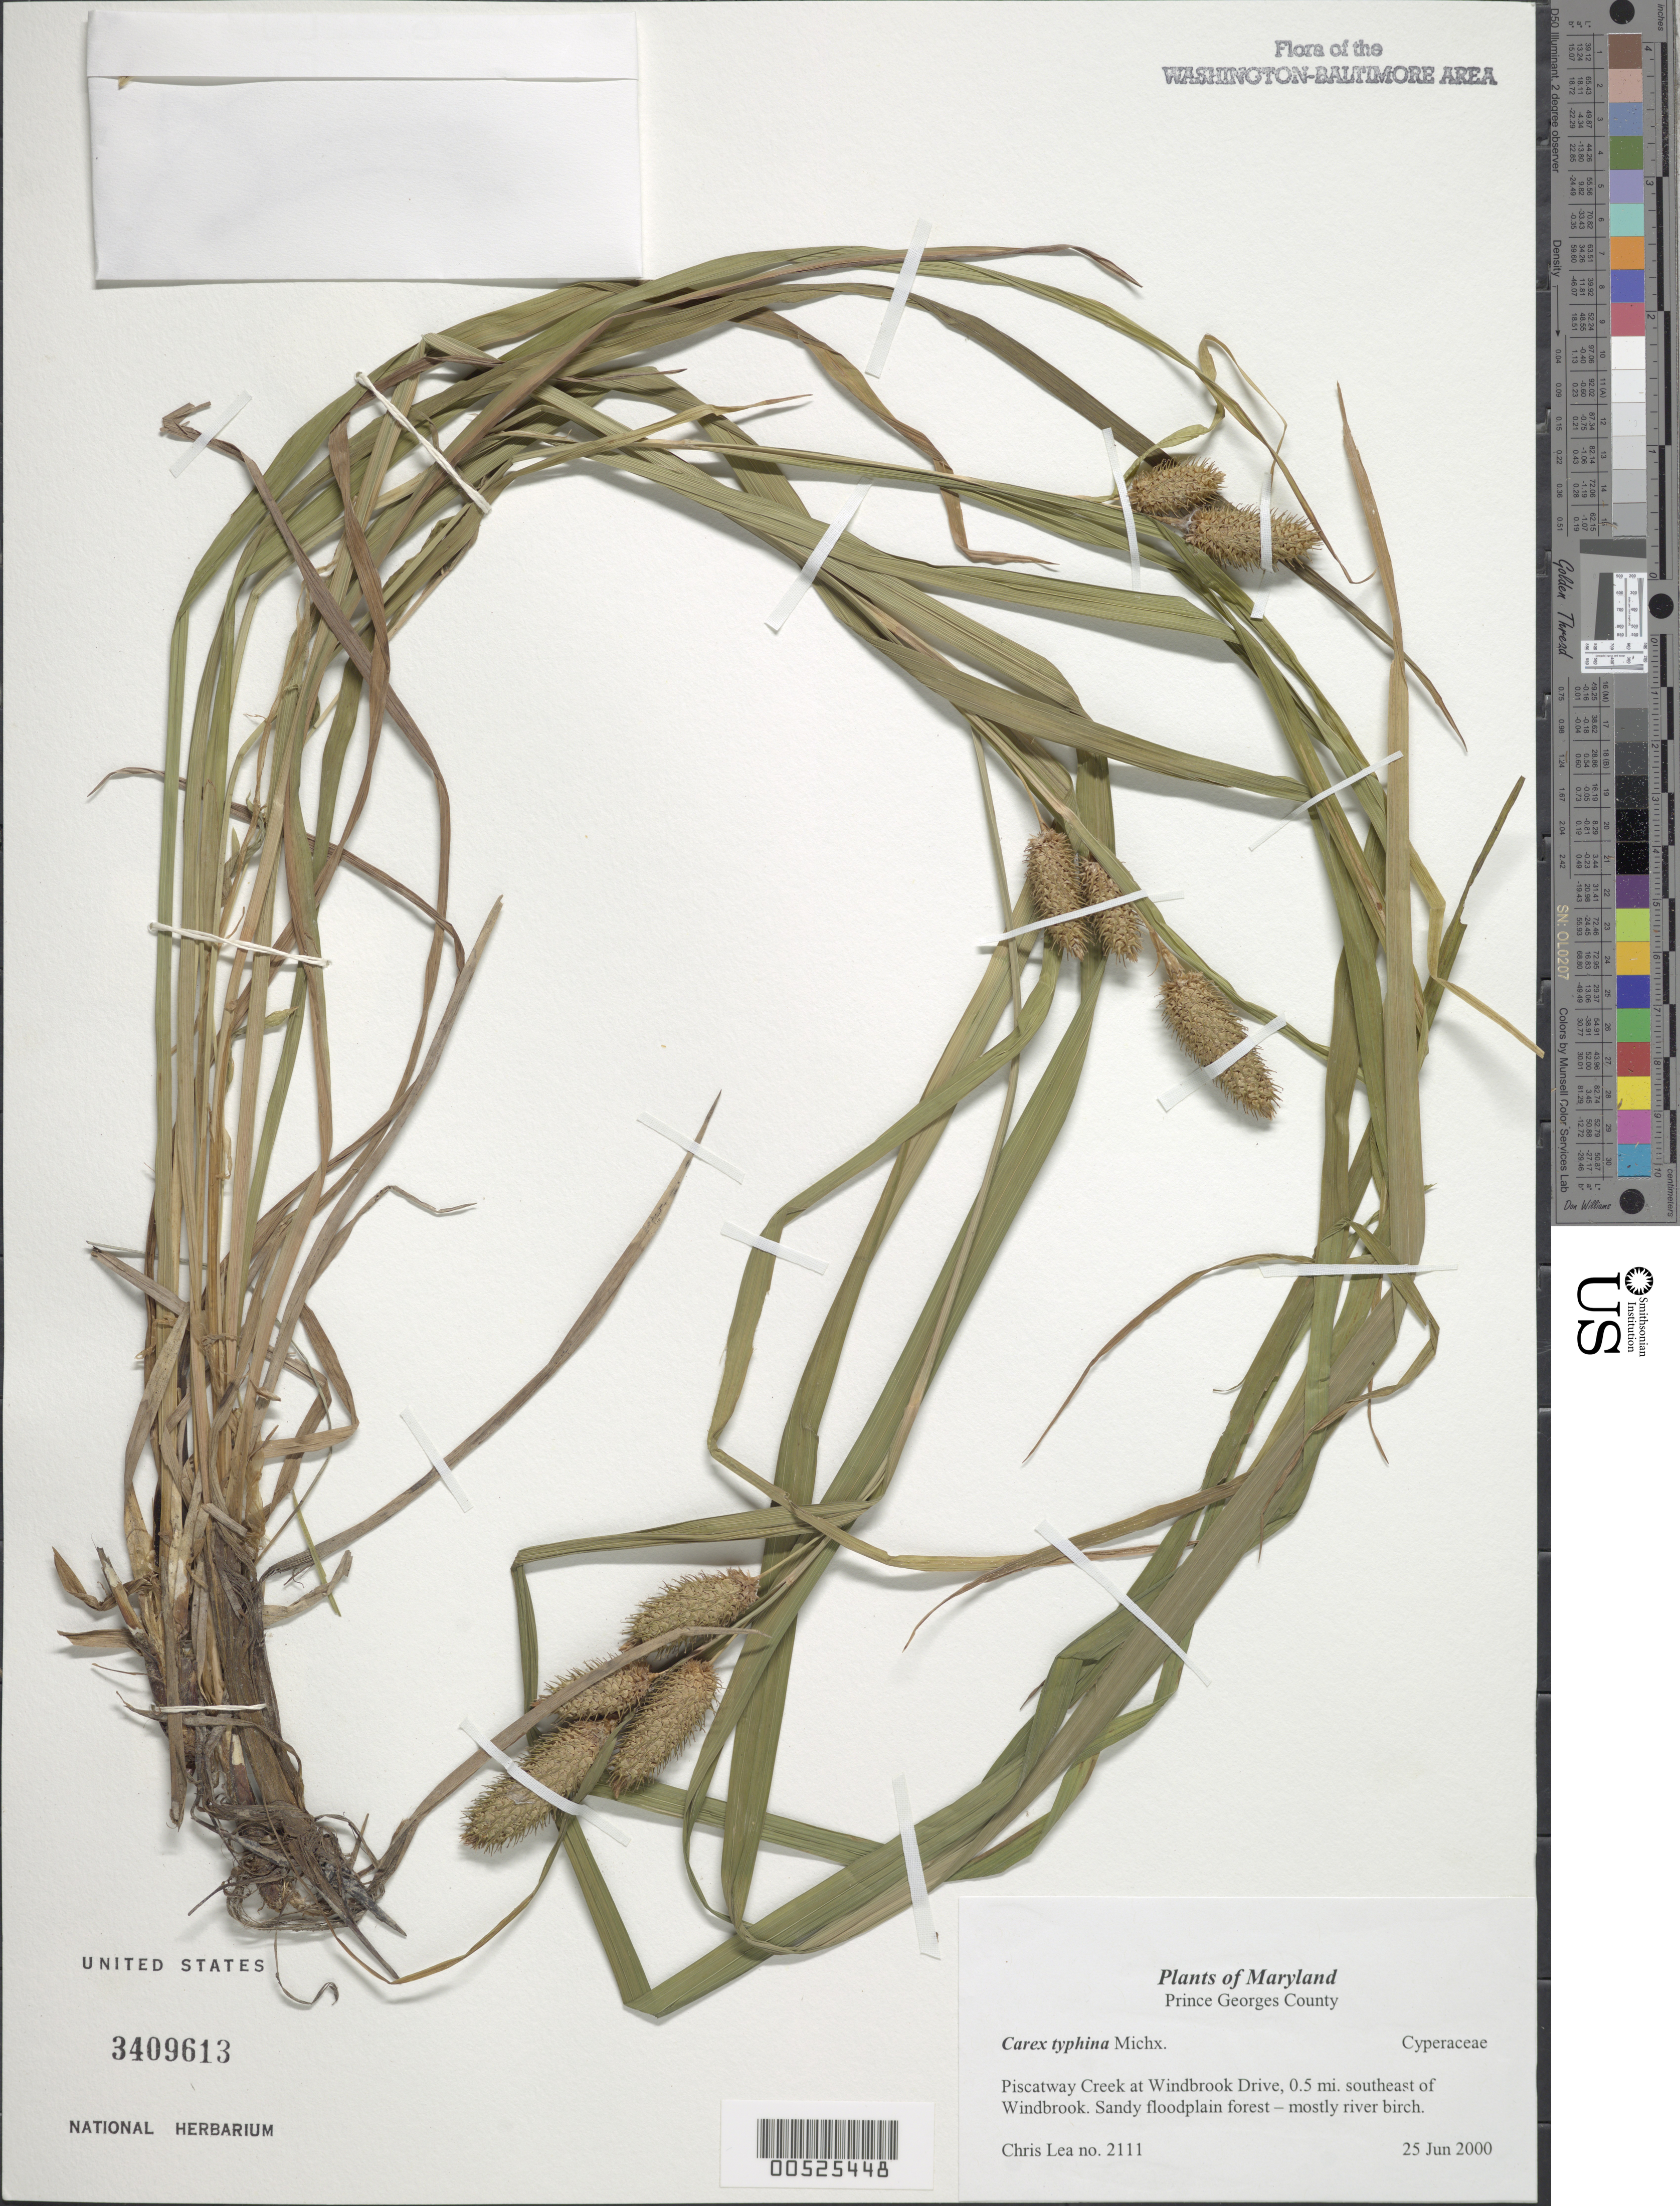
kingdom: Plantae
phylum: Tracheophyta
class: Liliopsida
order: Poales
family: Cyperaceae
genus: Carex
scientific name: Carex typhina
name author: Michx.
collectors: C. Lea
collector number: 2111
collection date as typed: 25 Jun 2000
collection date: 2000-06-25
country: United States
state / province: Maryland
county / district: Prince George's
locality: Piscataway Creek at Windbrook Drive, 0.5 mi. southeast of Windbrook.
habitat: Sandy floodplain forest - mostly river birch.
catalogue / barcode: US 3409613